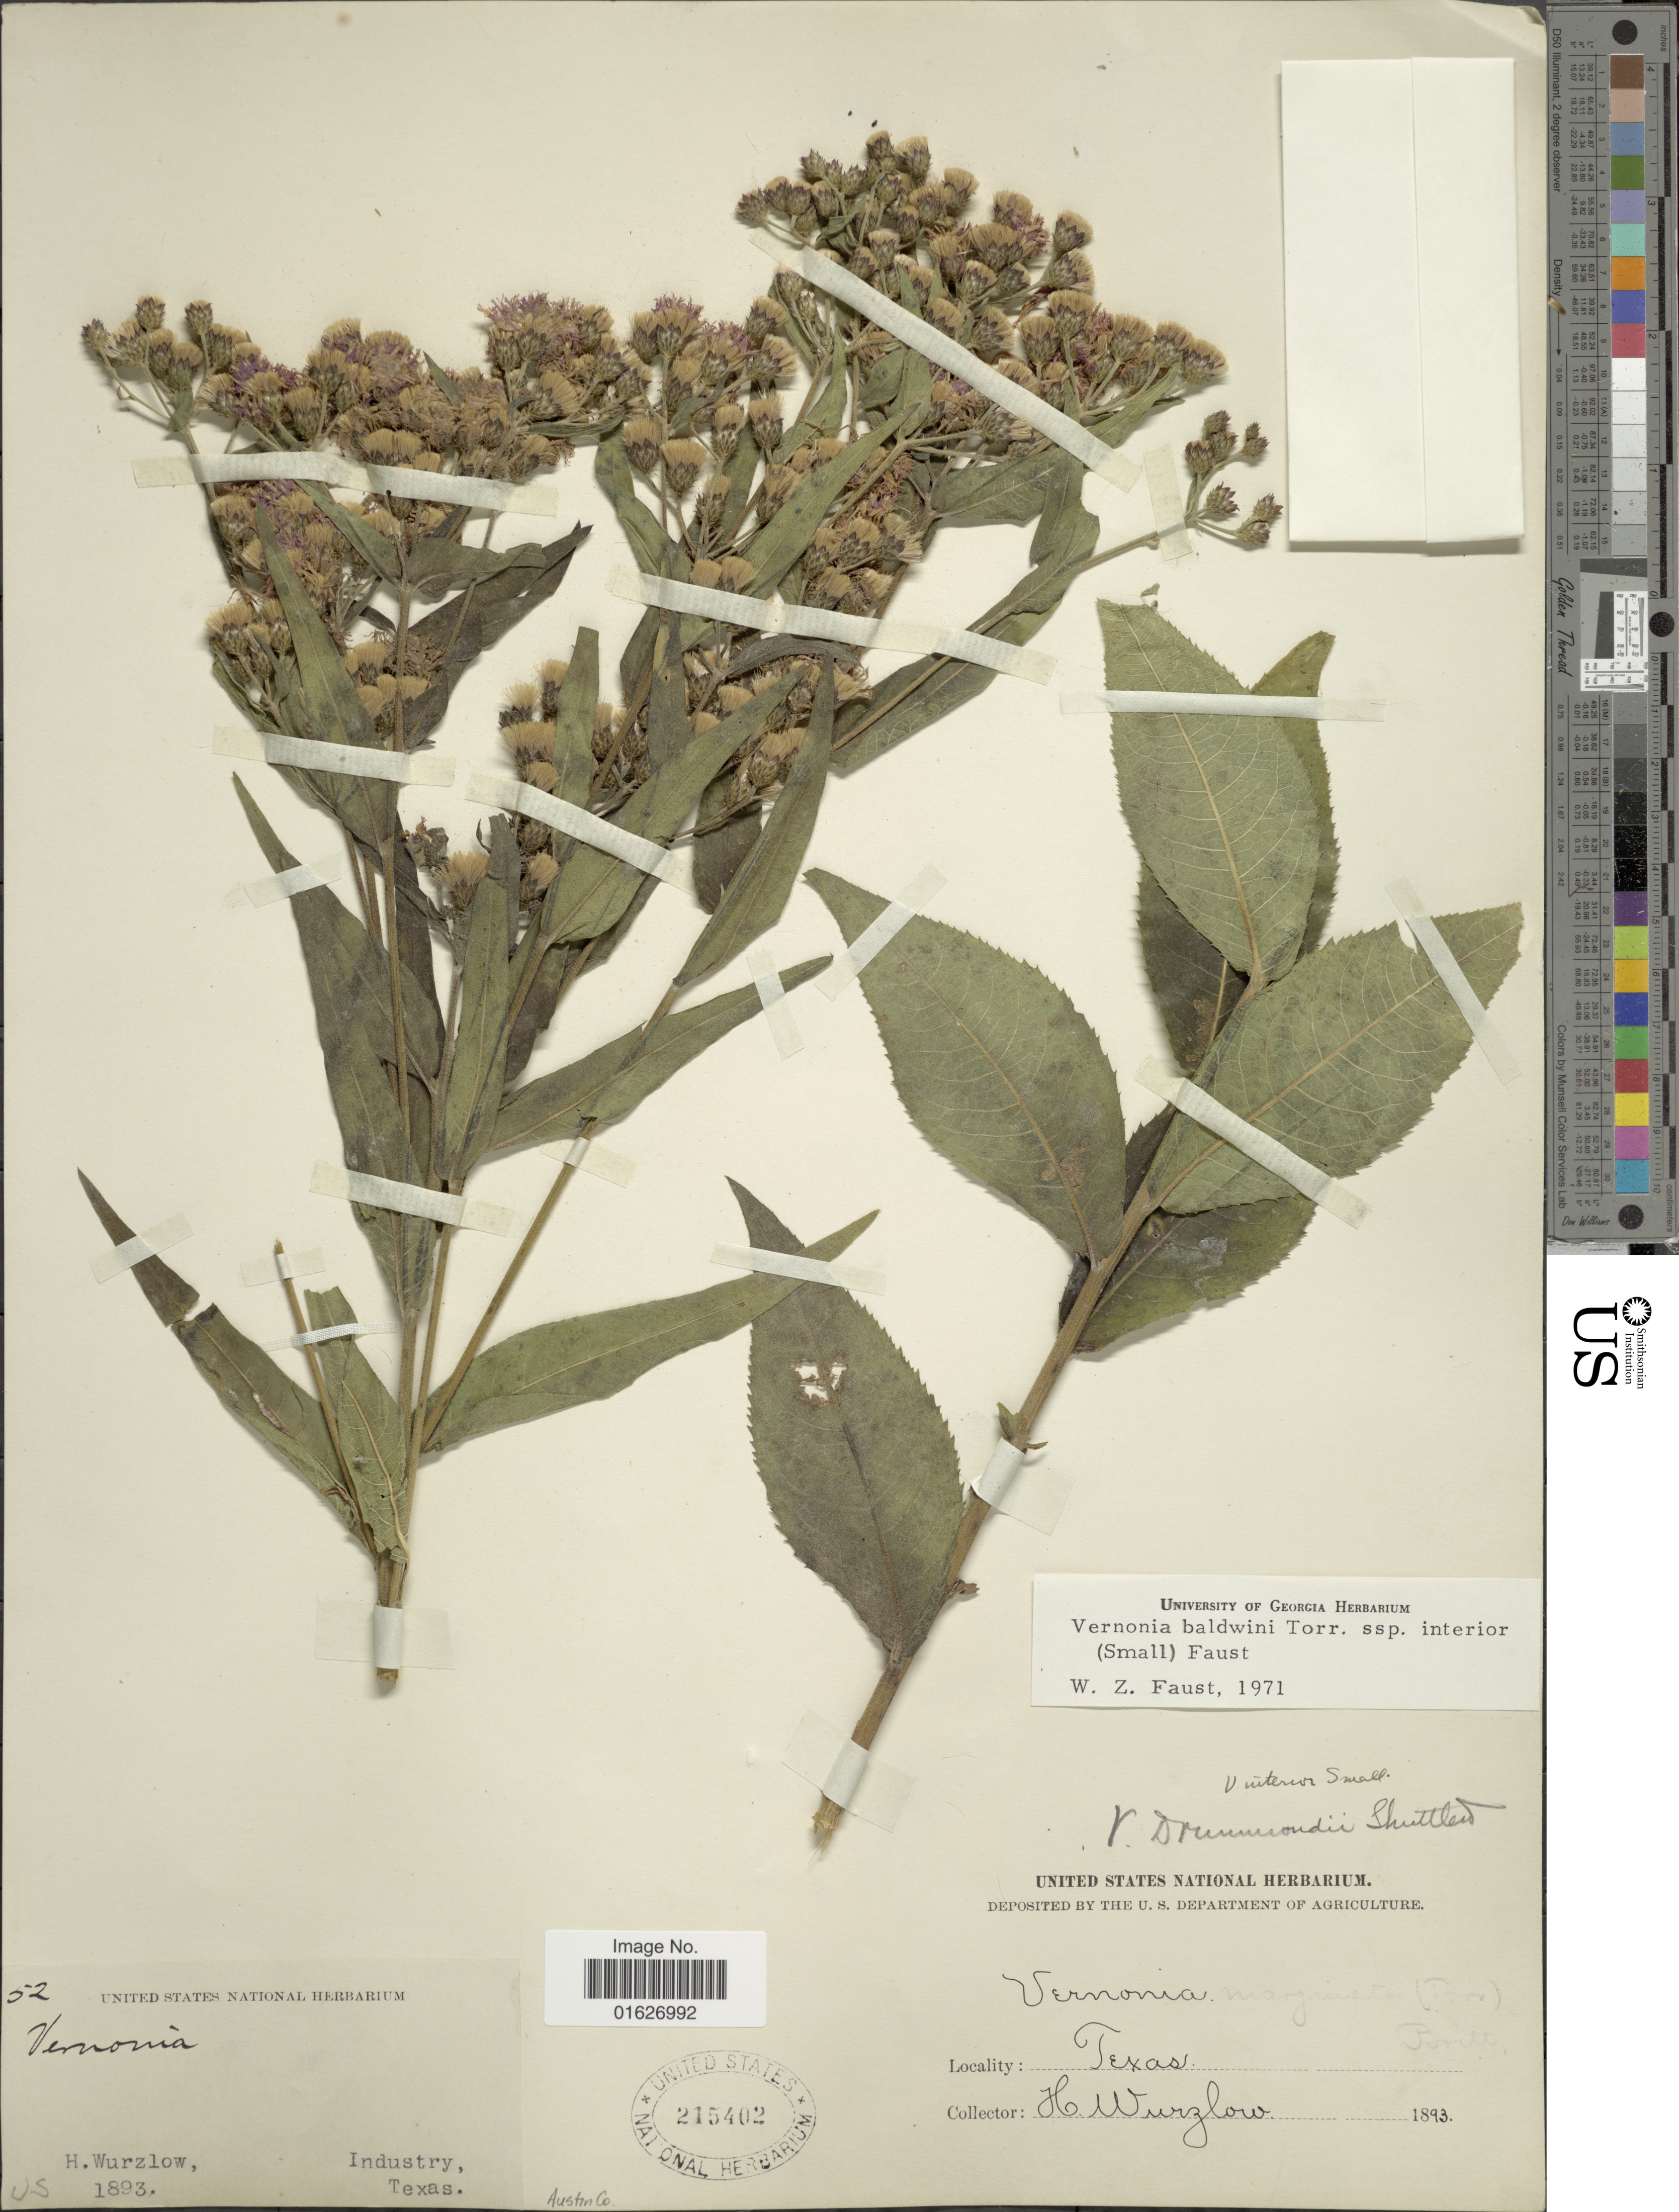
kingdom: Plantae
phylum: Tracheophyta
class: Magnoliopsida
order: Asterales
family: Asteraceae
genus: Vernonia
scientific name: Vernonia baldwinii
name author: Torr.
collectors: H. Wurzlow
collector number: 52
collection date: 1893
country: United States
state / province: Texas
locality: Industry.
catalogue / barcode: US 215402